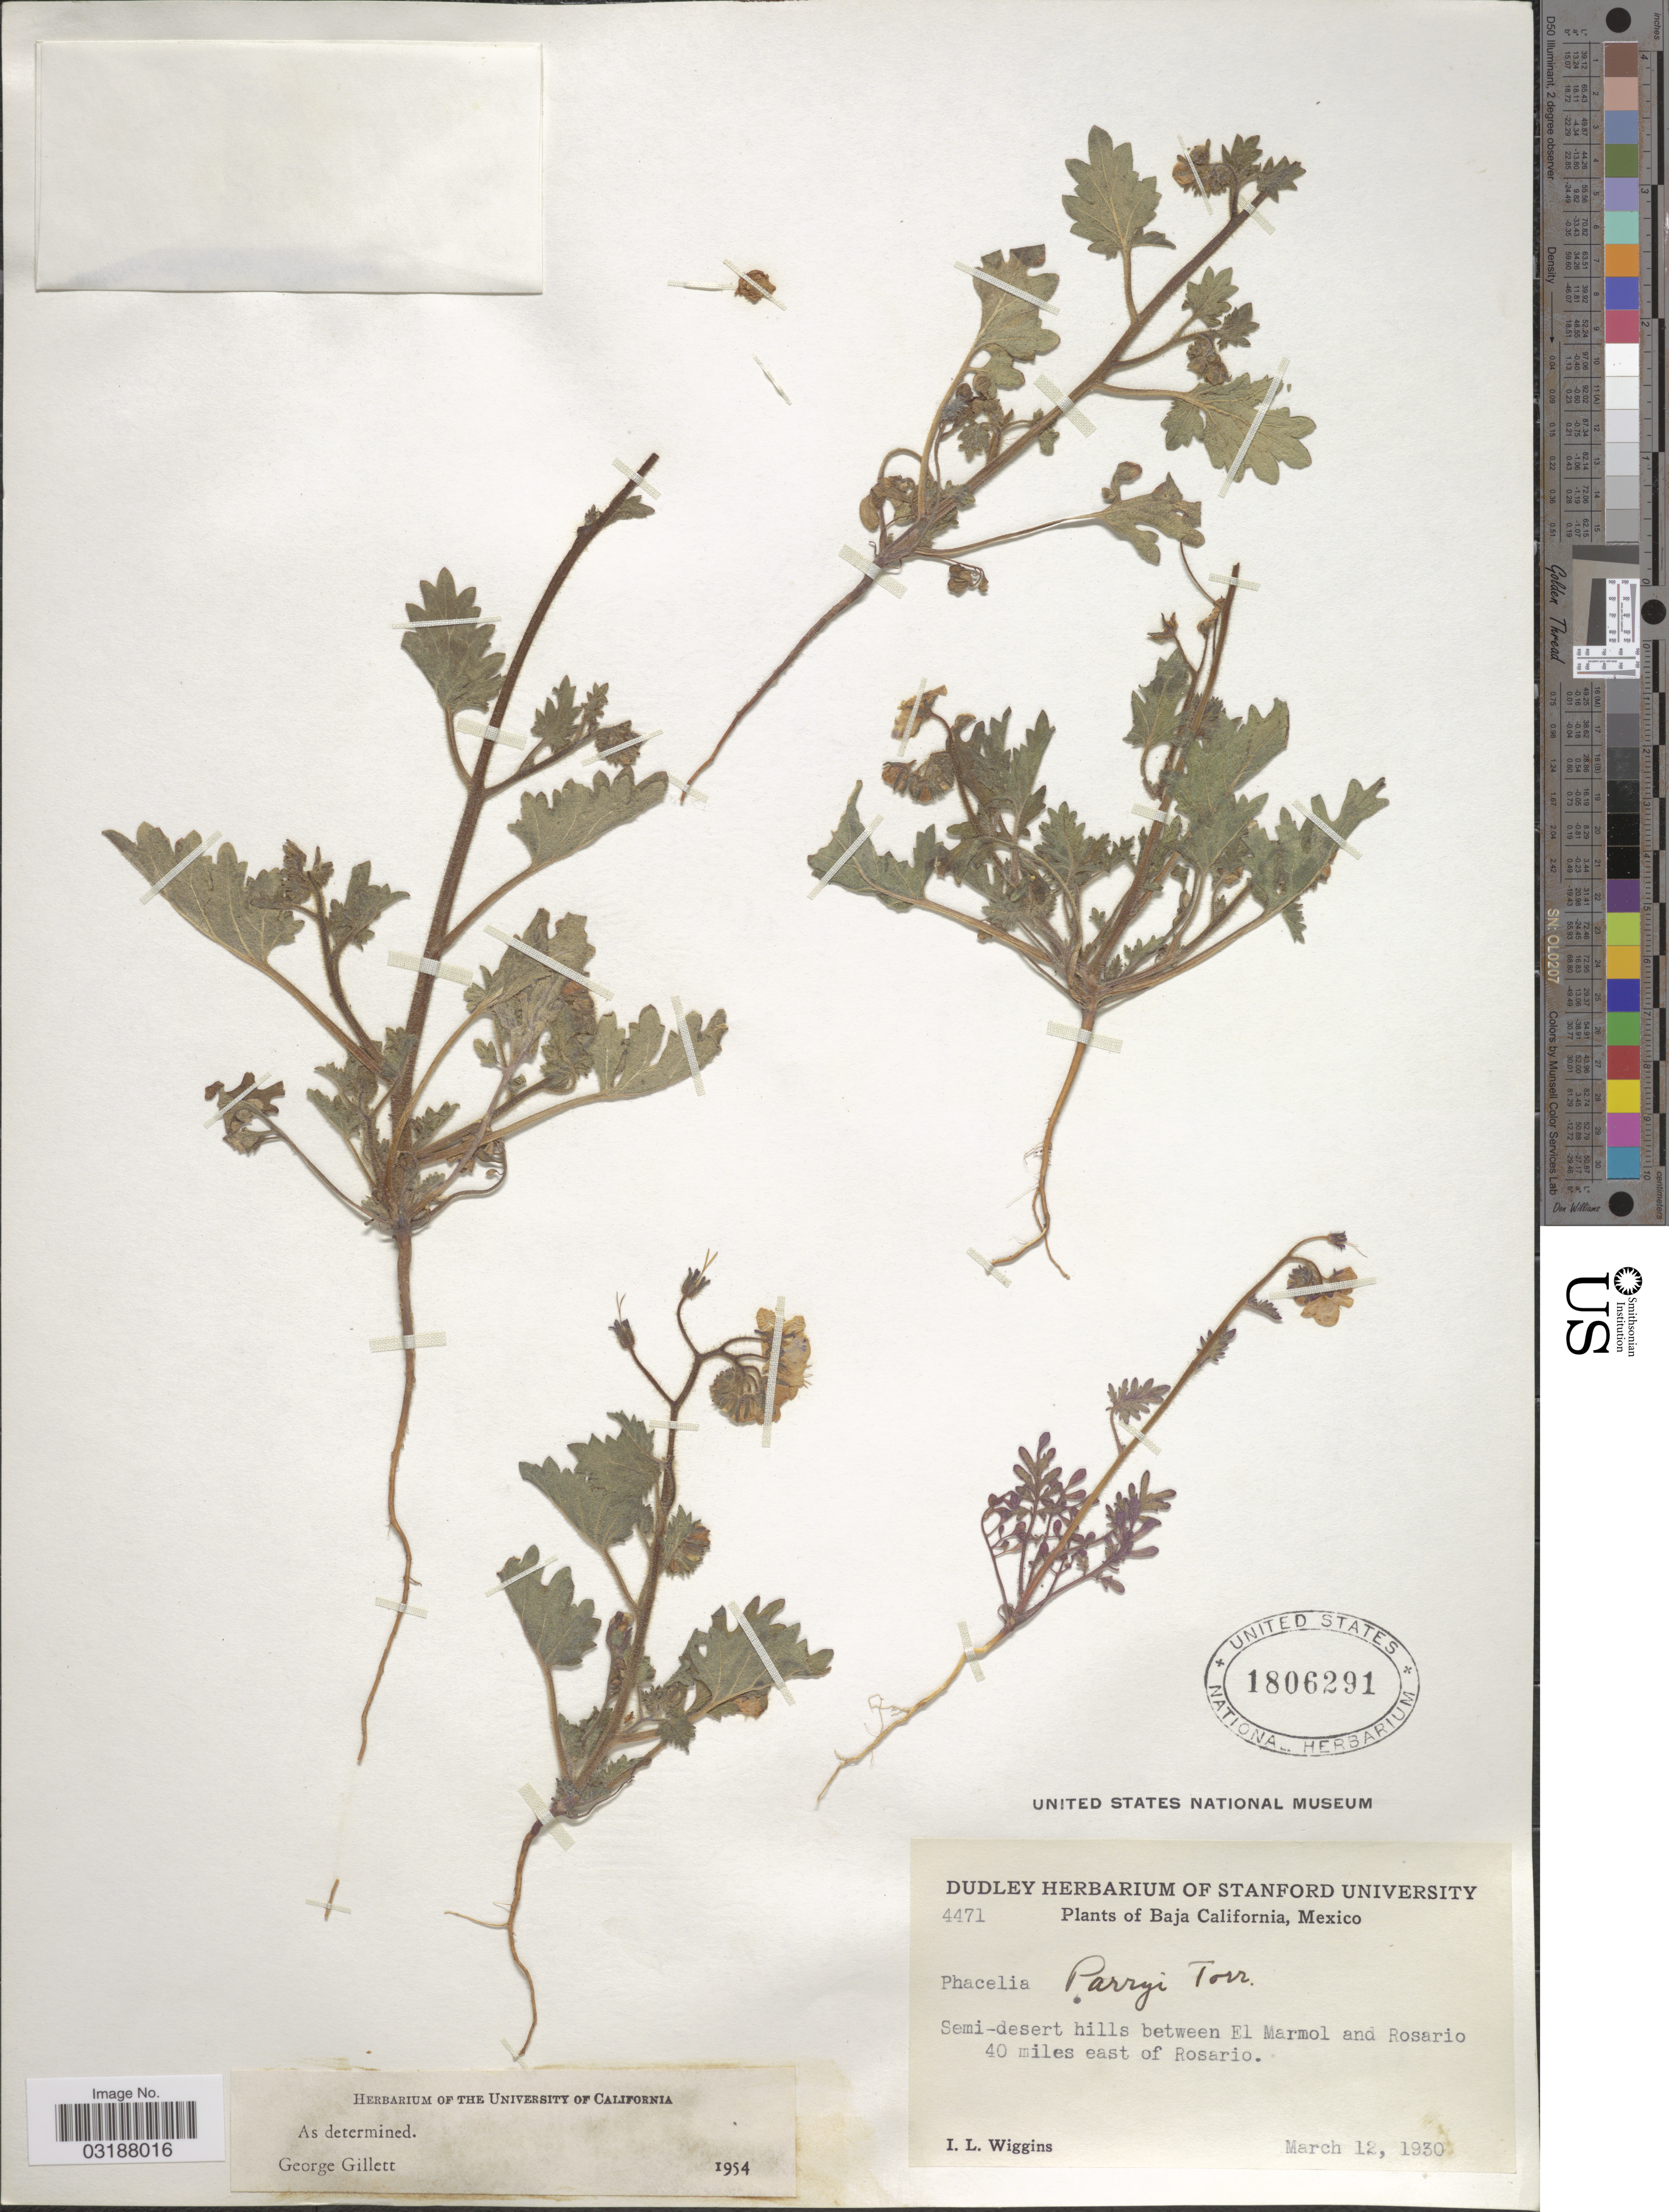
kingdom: Plantae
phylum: Tracheophyta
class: Magnoliopsida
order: Boraginales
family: Hydrophyllaceae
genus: Phacelia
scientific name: Phacelia parryi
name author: Torr. in Emory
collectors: I. L. Wiggins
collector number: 4471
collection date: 1930-03-12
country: Mexico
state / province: Baja California Norte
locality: Semi-desert hills between El Marmol and Rosario 40 miles east of Rosario.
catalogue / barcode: US 1806291